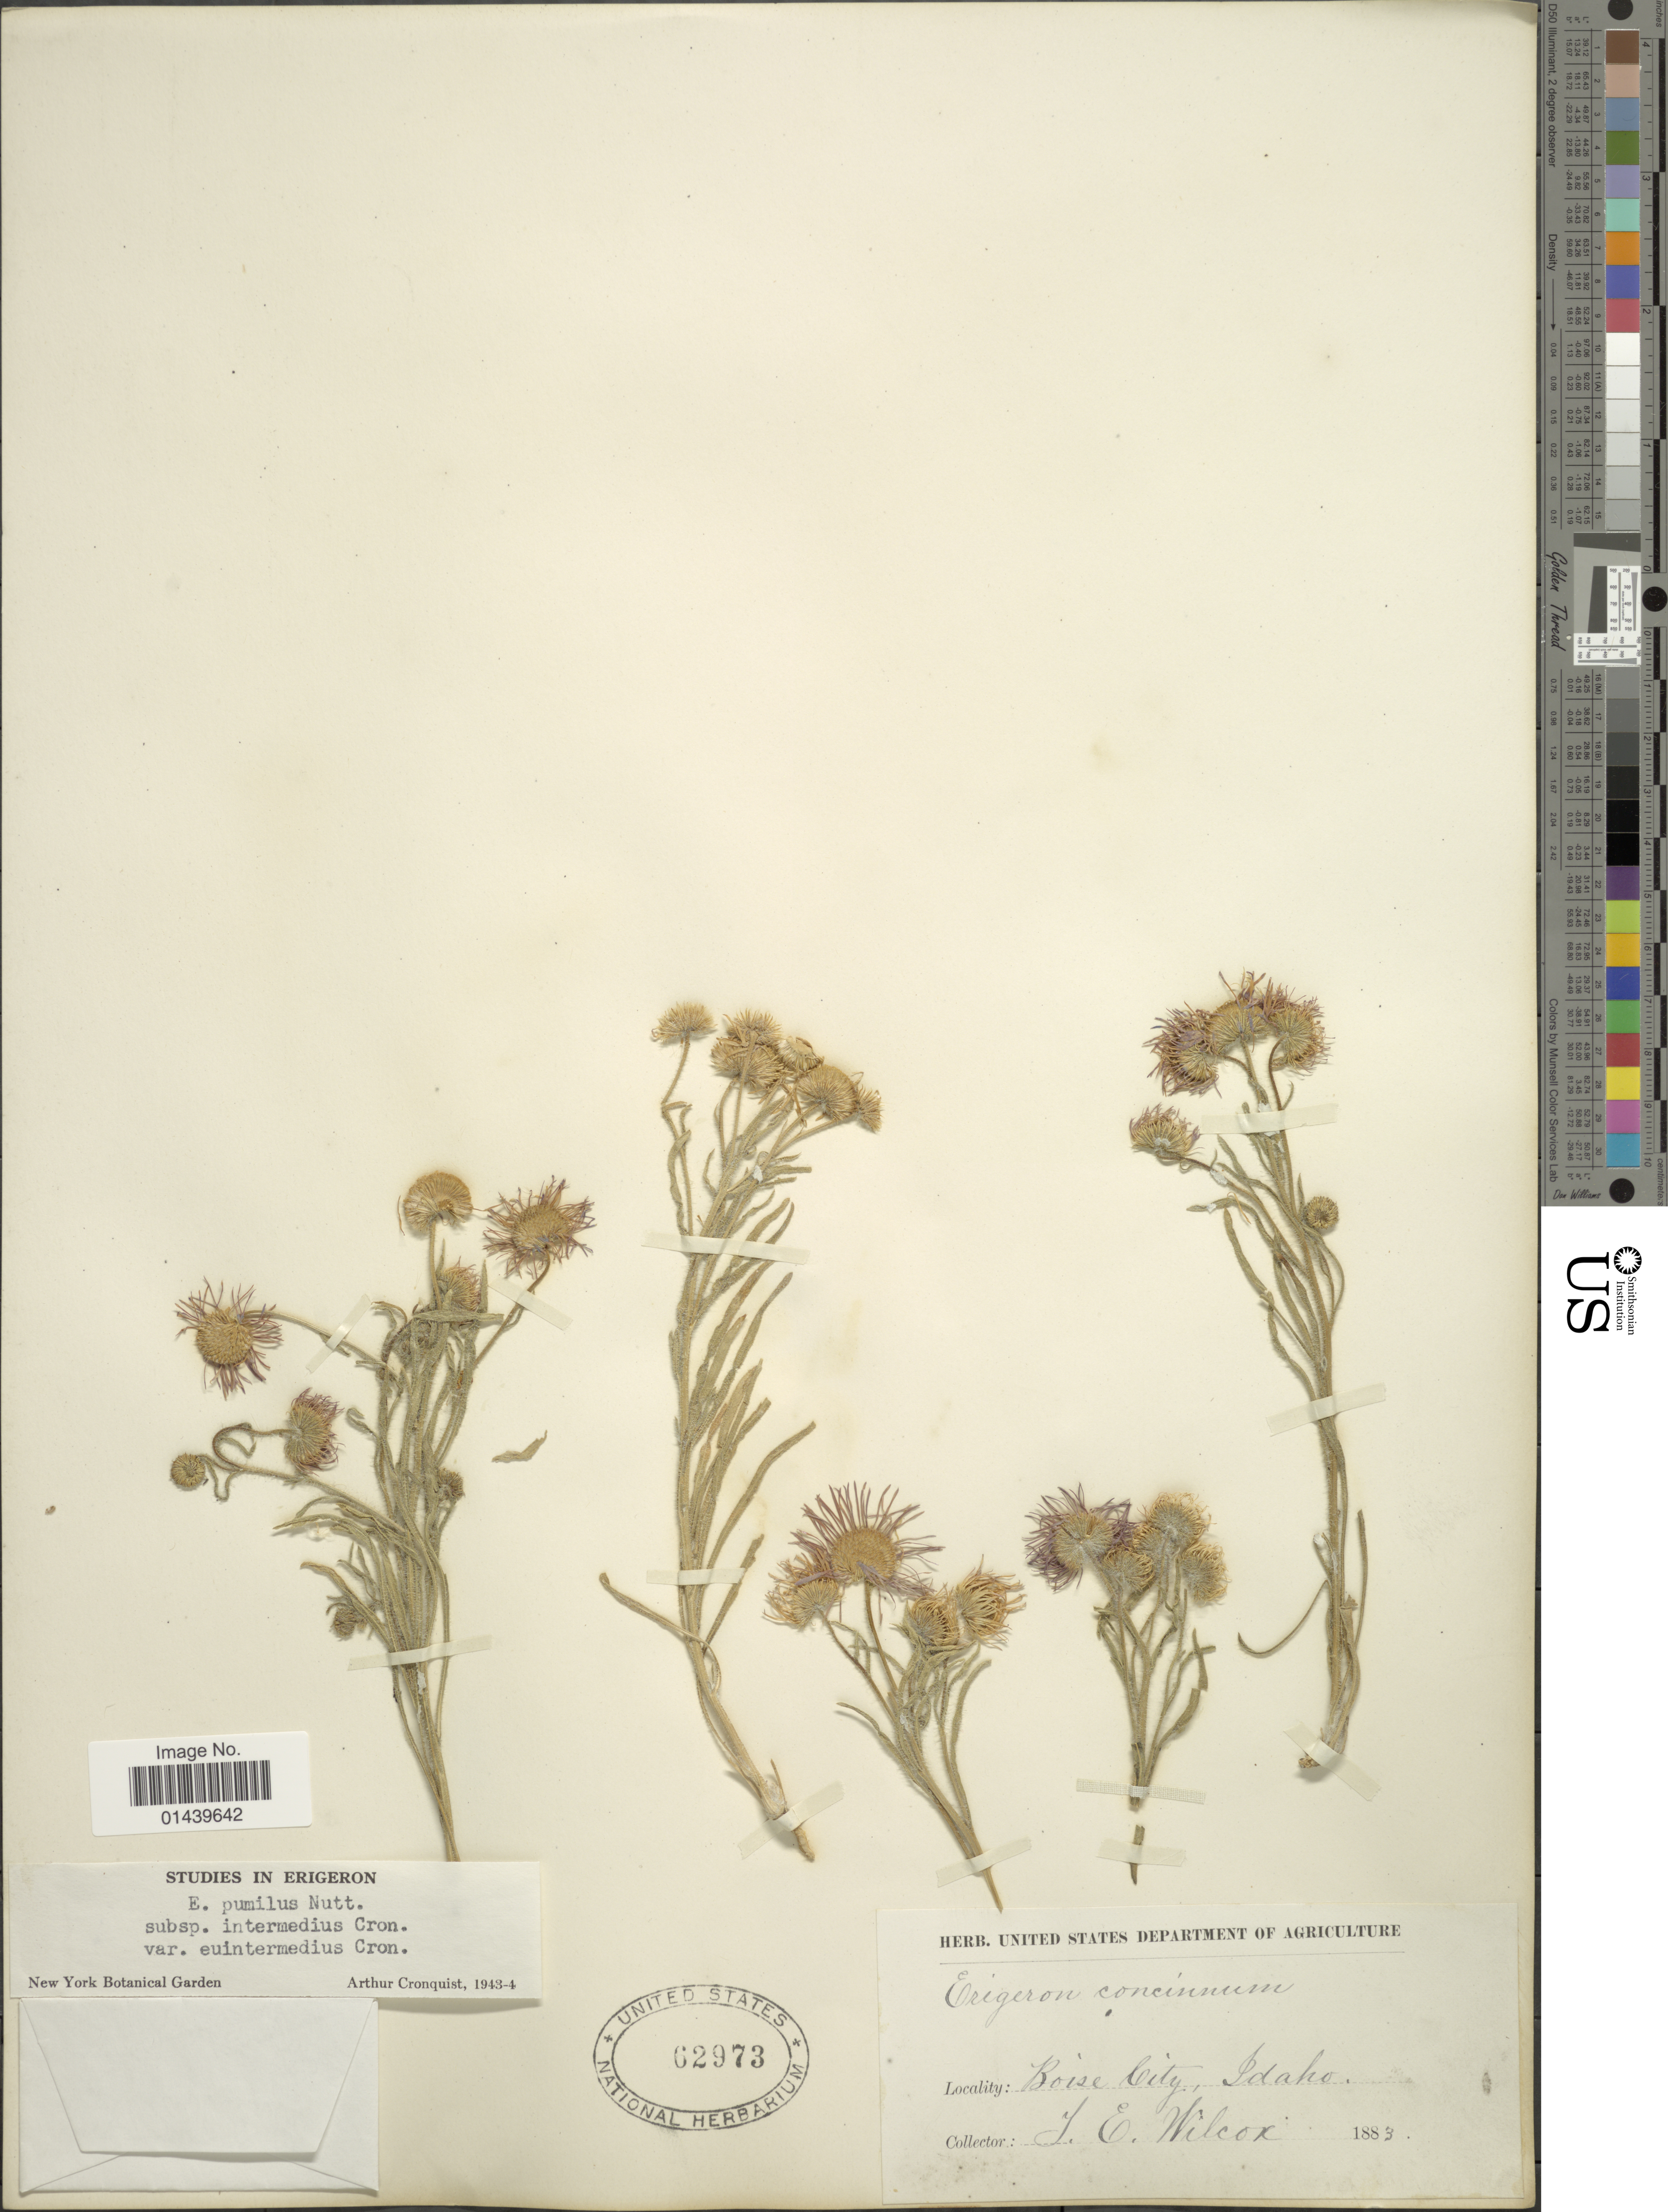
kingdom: Plantae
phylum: Tracheophyta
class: Magnoliopsida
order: Asterales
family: Asteraceae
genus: Erigeron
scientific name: Erigeron pumilus subsp. intermedius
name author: Cronq.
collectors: T. E. Wilcox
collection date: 1883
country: United States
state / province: Idaho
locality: Boise City.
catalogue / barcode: US 62973